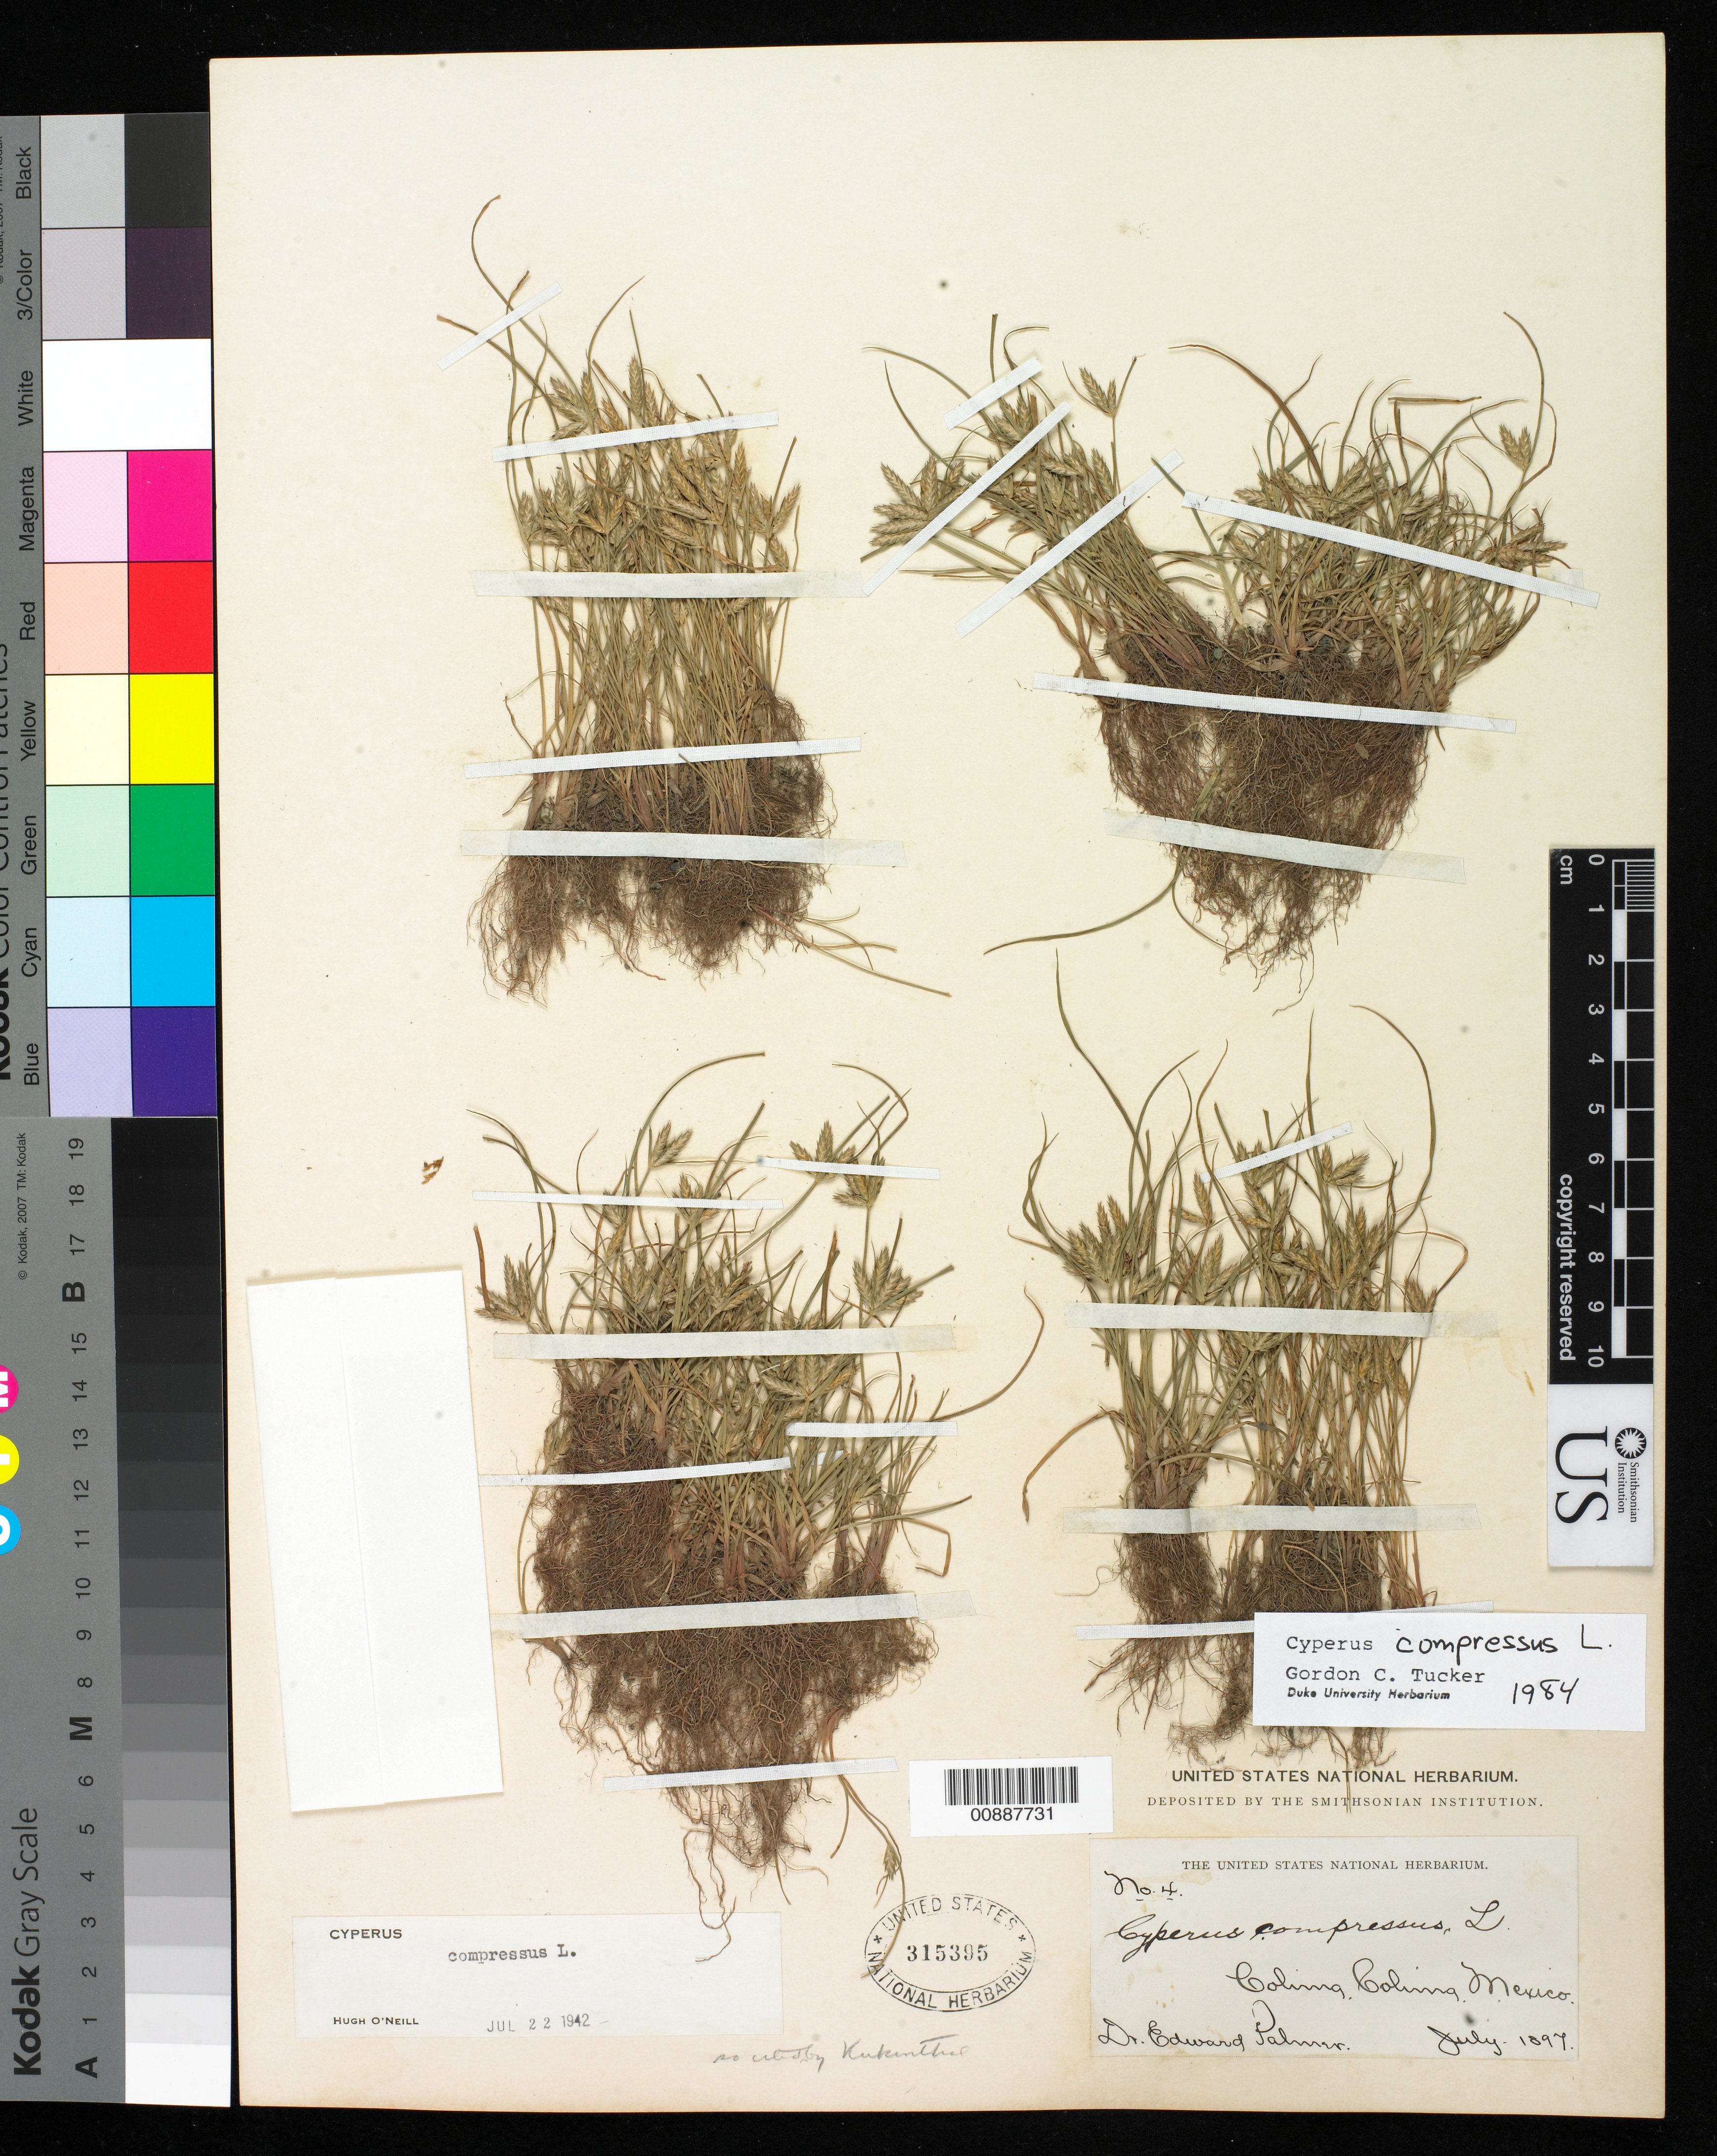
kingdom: Plantae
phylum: Tracheophyta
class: Liliopsida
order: Poales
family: Cyperaceae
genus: Cyperus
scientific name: Cyperus compressus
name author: L.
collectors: E. Palmer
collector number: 4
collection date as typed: Jul 1897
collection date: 1897-07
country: Mexico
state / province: Colima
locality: Colima, Colima.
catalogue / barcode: US 315395